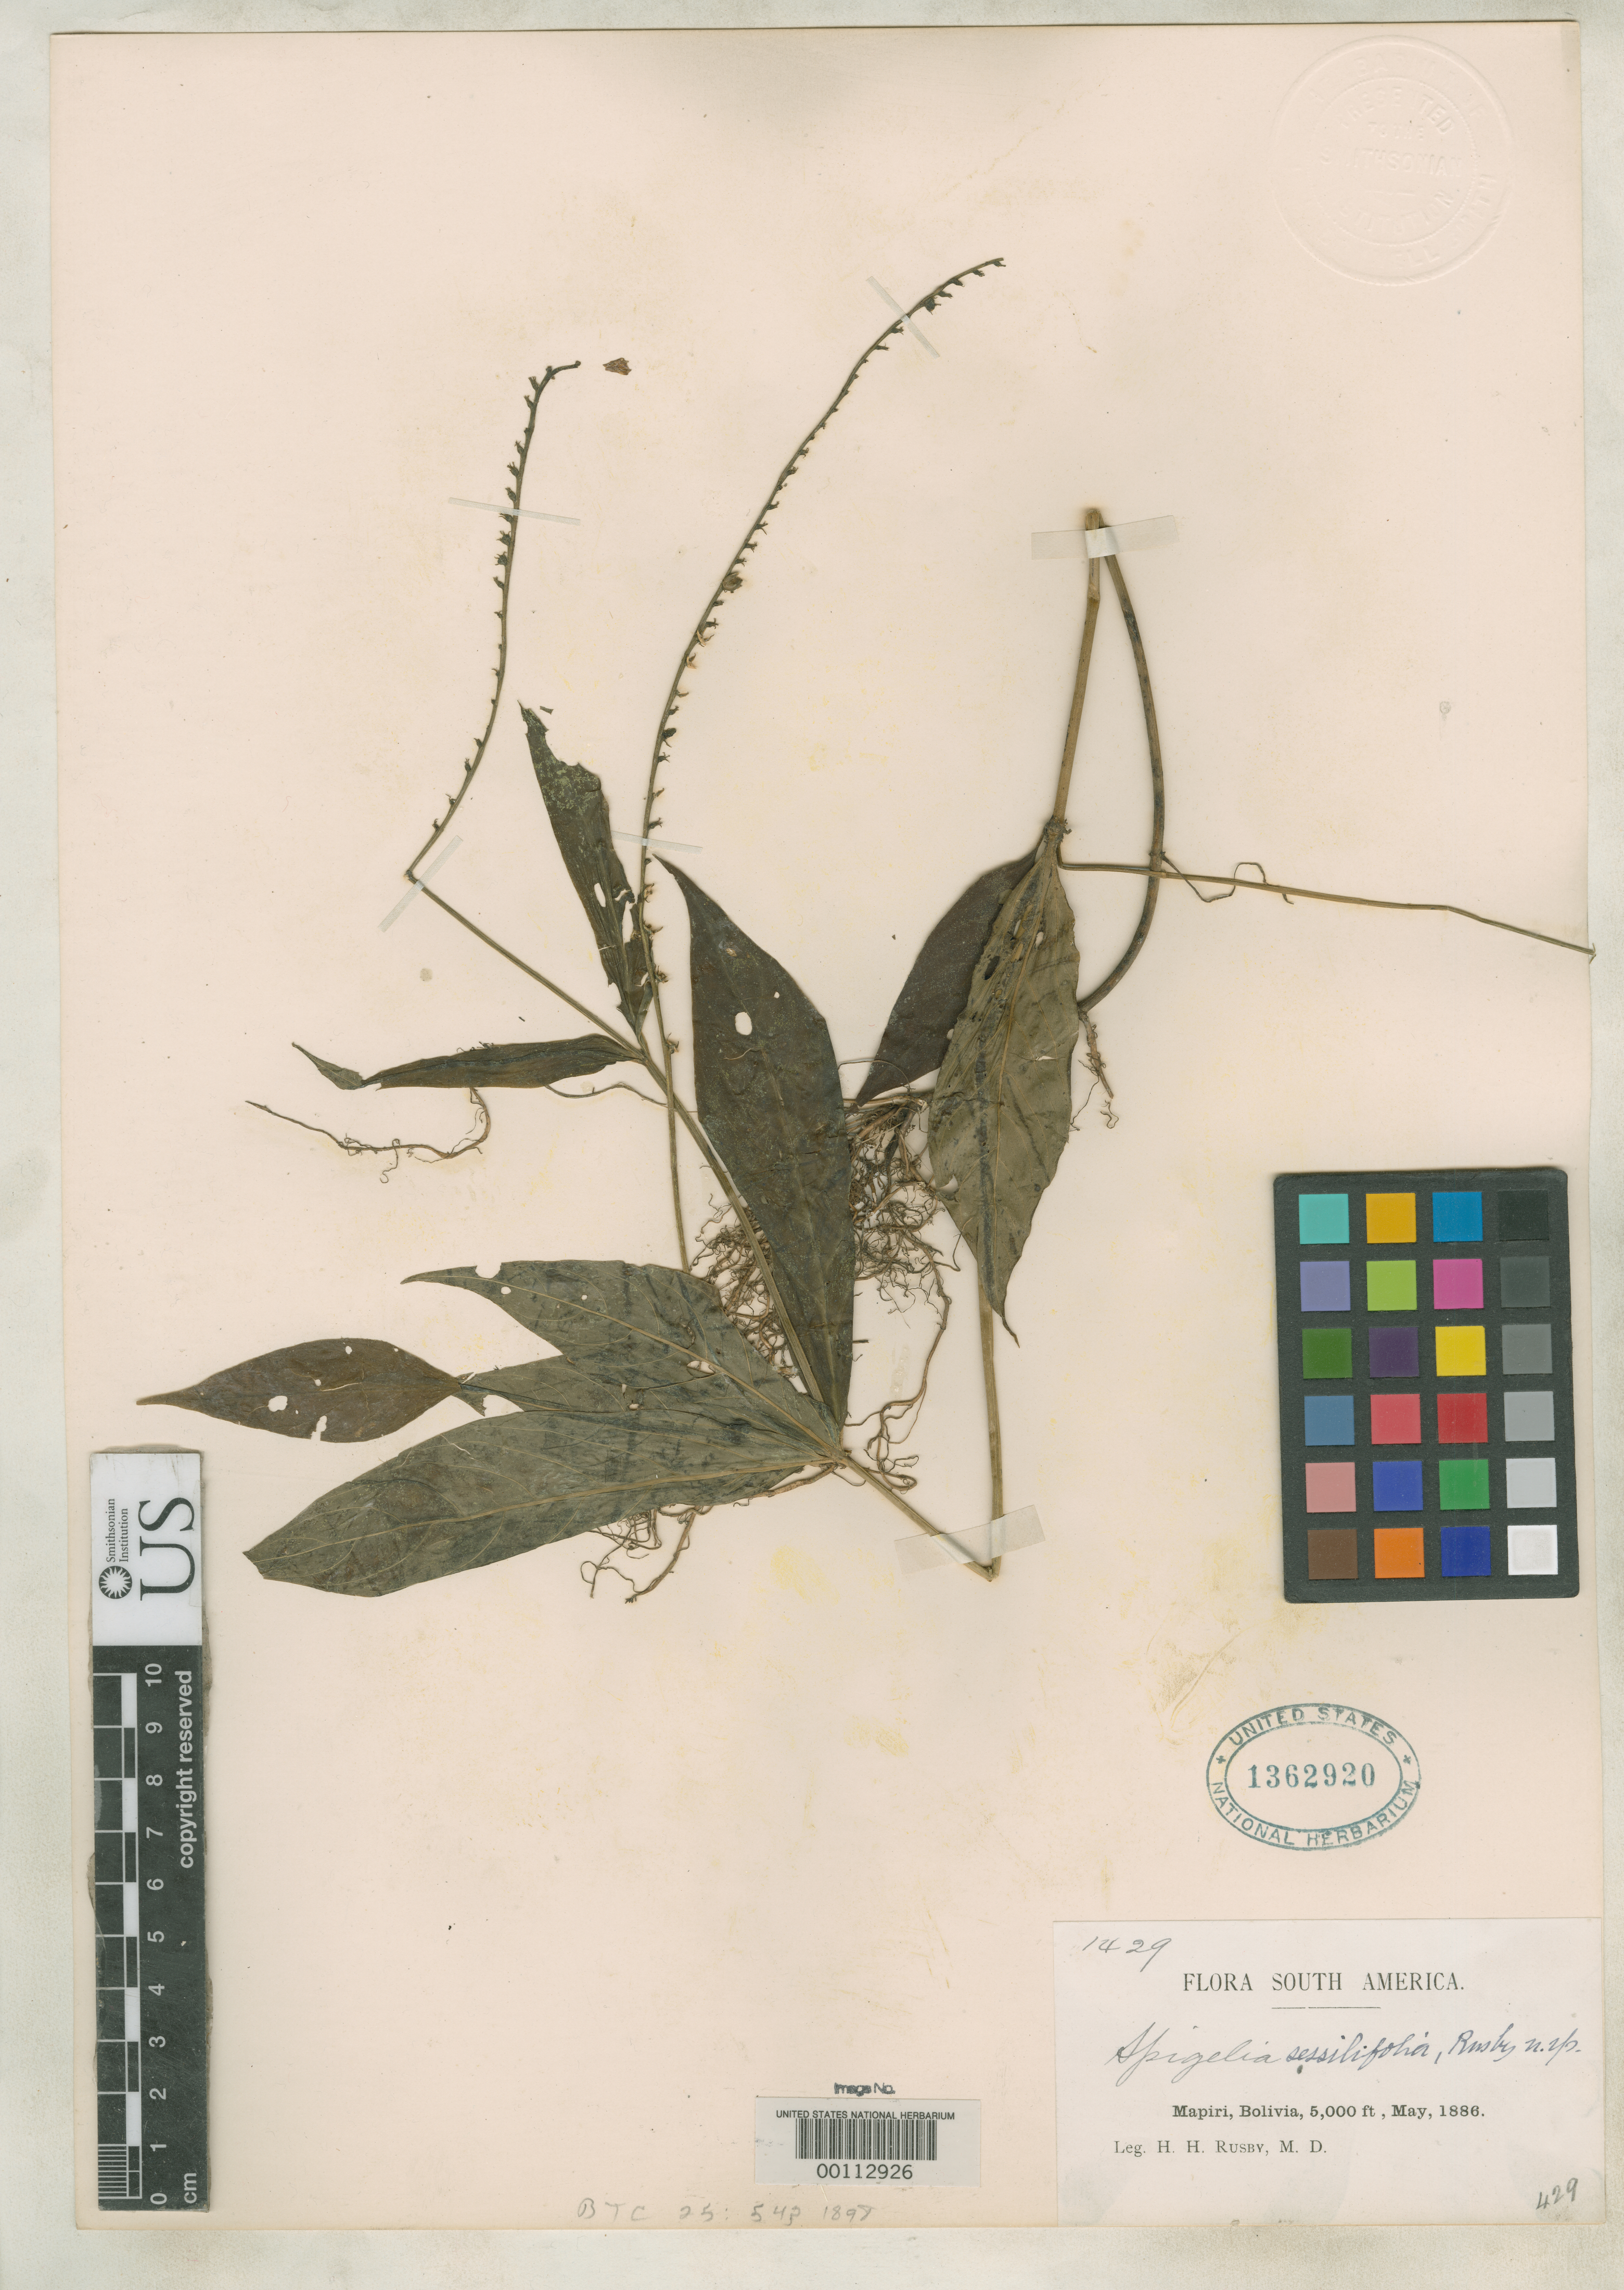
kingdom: Plantae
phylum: Tracheophyta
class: Magnoliopsida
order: Gentianales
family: Loganiaceae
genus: Spigelia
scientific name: Spigelia sessilifolia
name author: Rusby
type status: Type Collection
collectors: H. H. Rusby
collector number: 1429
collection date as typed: May 1886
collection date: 1886-05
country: Bolivia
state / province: La Páz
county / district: Larecaja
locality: Mapiri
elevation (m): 1524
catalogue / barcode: US 1362920